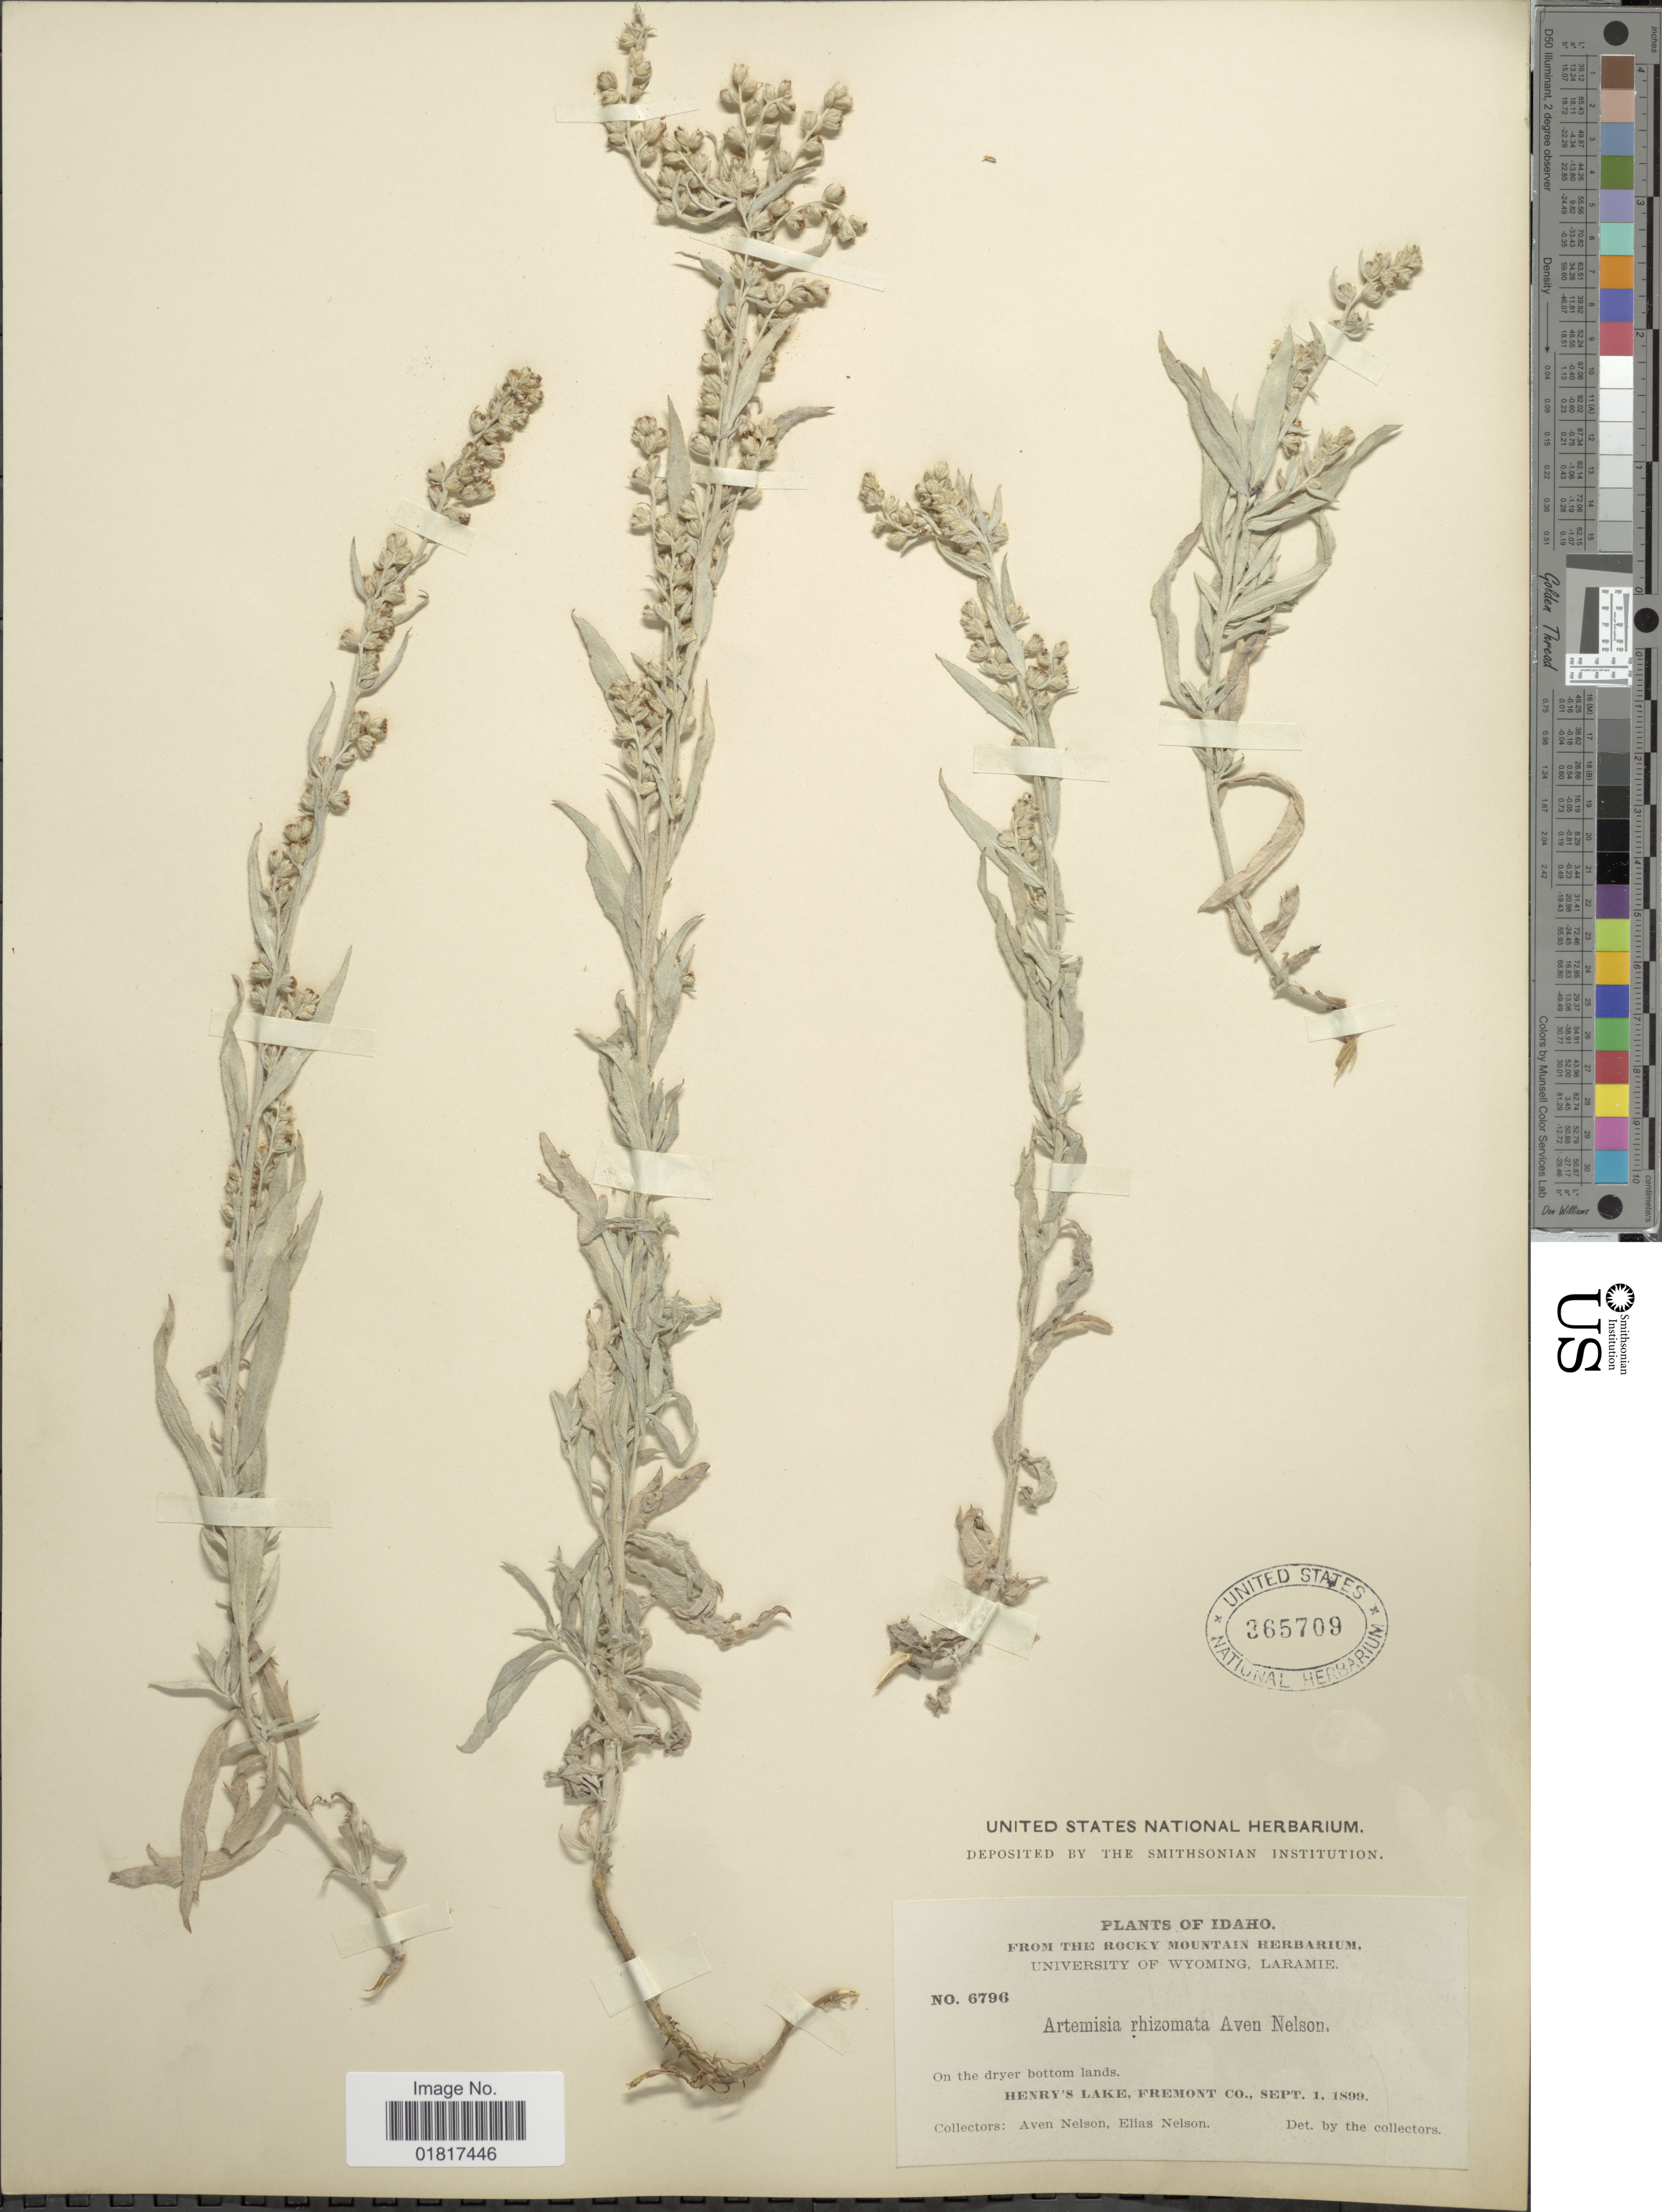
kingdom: Plantae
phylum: Tracheophyta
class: Magnoliopsida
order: Asterales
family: Asteraceae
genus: Artemisia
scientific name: Artemisia sp.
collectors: A. Nelson & E. Nelson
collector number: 6796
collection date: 1899-09-01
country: United States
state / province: Idaho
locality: On the dryer bottom lands, Henry's Lake, Fremont Co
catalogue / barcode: US 365709